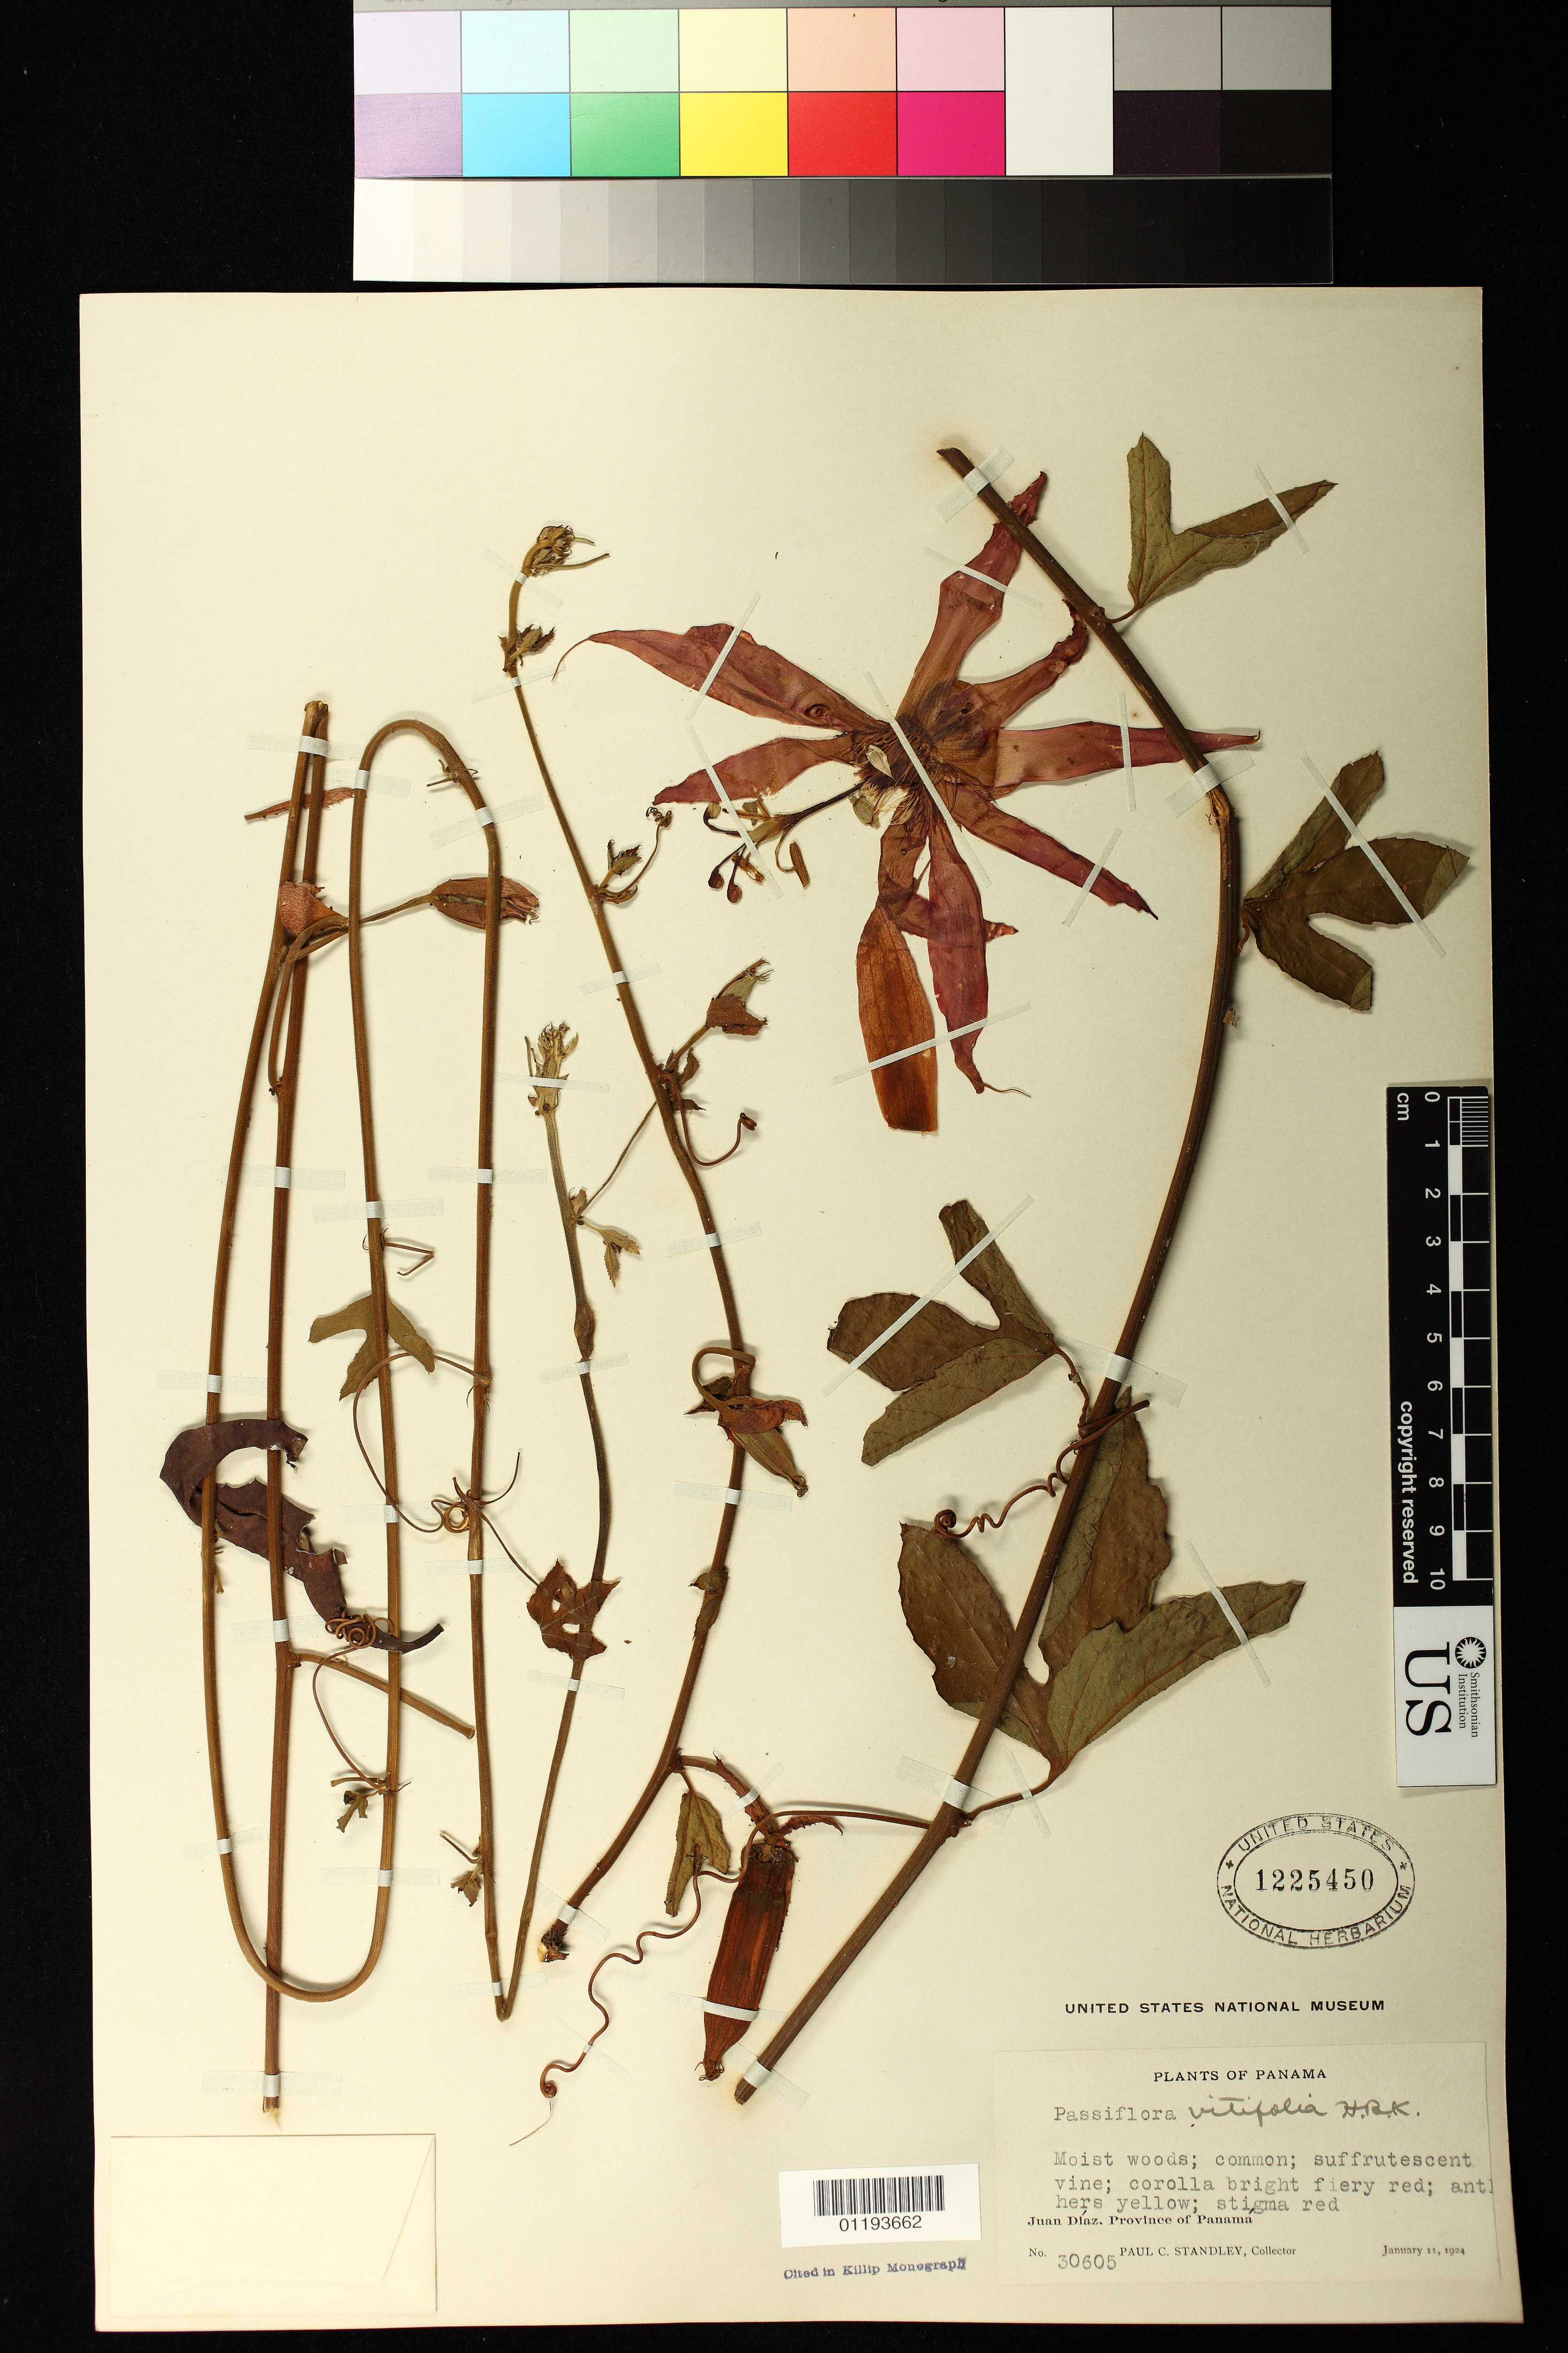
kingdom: Plantae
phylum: Tracheophyta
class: Magnoliopsida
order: Malpighiales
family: Passifloraceae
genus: Passiflora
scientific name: Passiflora vitifolia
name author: Kunth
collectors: P. C. Standley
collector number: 30605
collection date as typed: Jan 11 1924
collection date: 1924-01-11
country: Panama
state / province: Panamá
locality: Juan Diaz, Province of Panama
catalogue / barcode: US 1225450